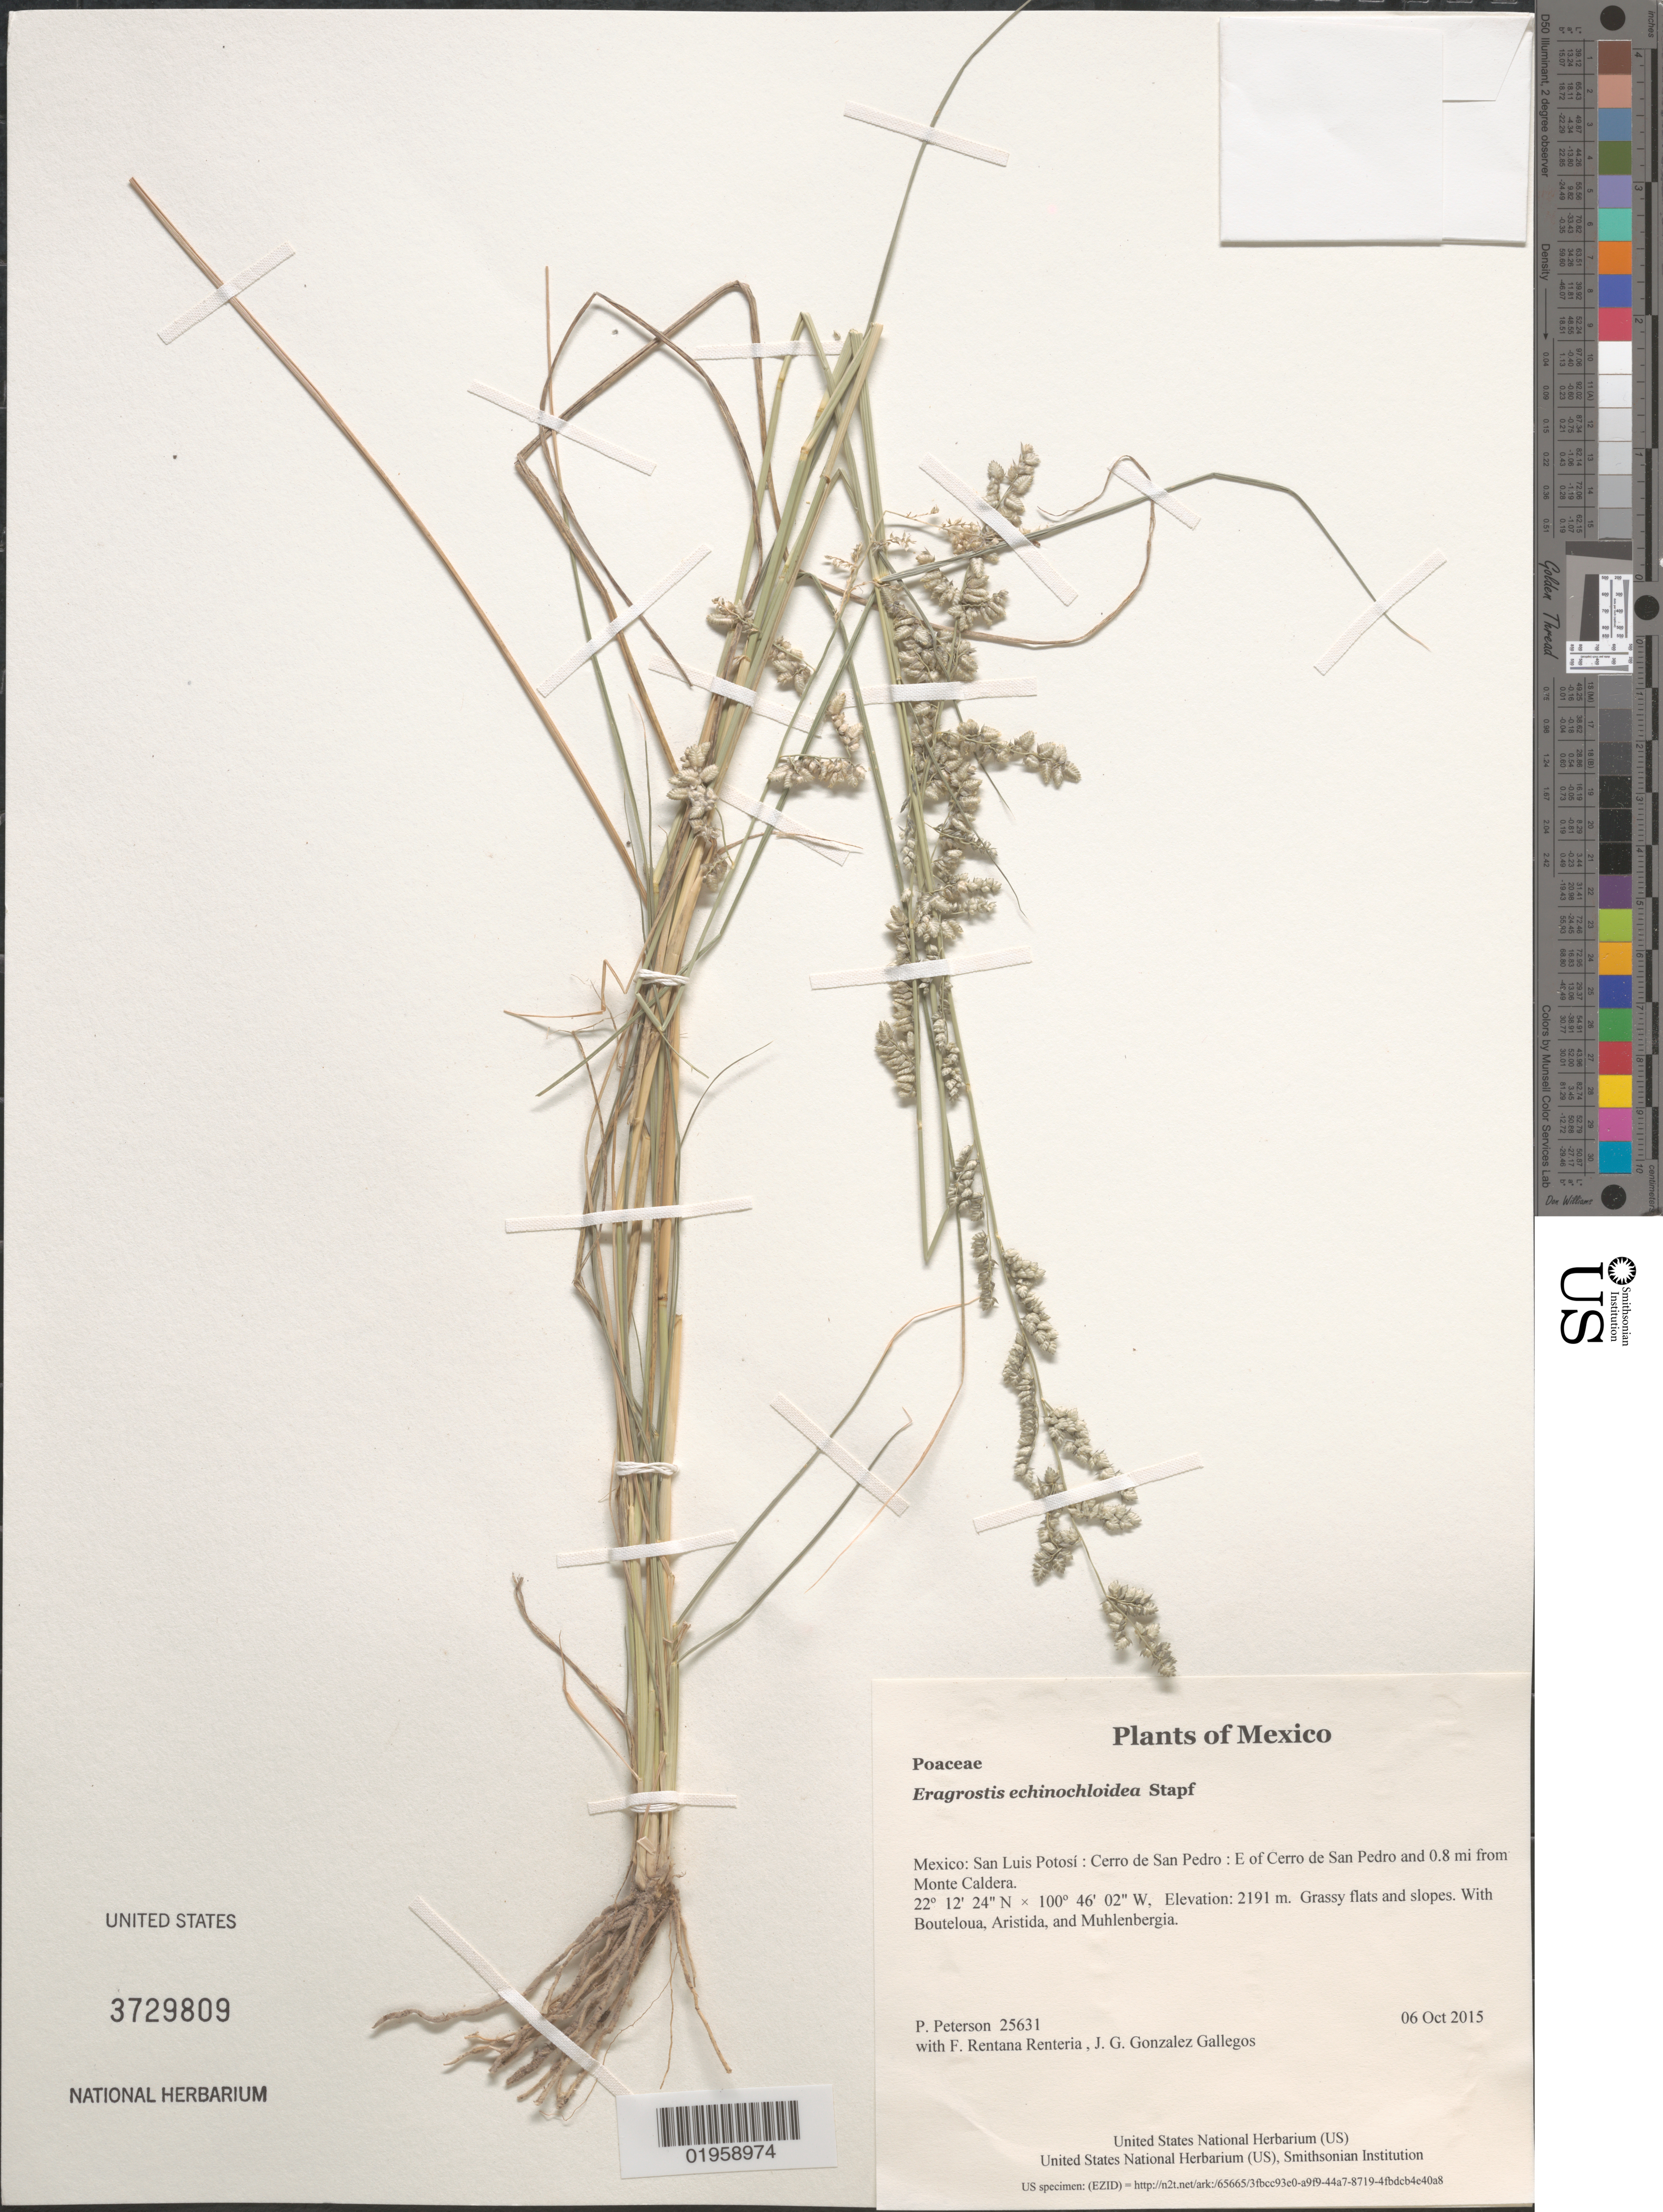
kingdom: Plantae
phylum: Tracheophyta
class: Liliopsida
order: Poales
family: Poaceae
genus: Eragrostis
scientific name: Eragrostis echinochloidea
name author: Stapf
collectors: P. M. Peterson, F. Rentana Renteria & J. G. Gonzalez Gallegos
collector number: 25631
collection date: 2015-10-06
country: Mexico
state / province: San Luis Potosí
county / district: Cerro de San Pedro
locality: E of Cerro de San Pedro and 0.8 mi from Monte Caldera.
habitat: Grassy flats and slopes.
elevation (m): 2191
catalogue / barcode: US 3729809